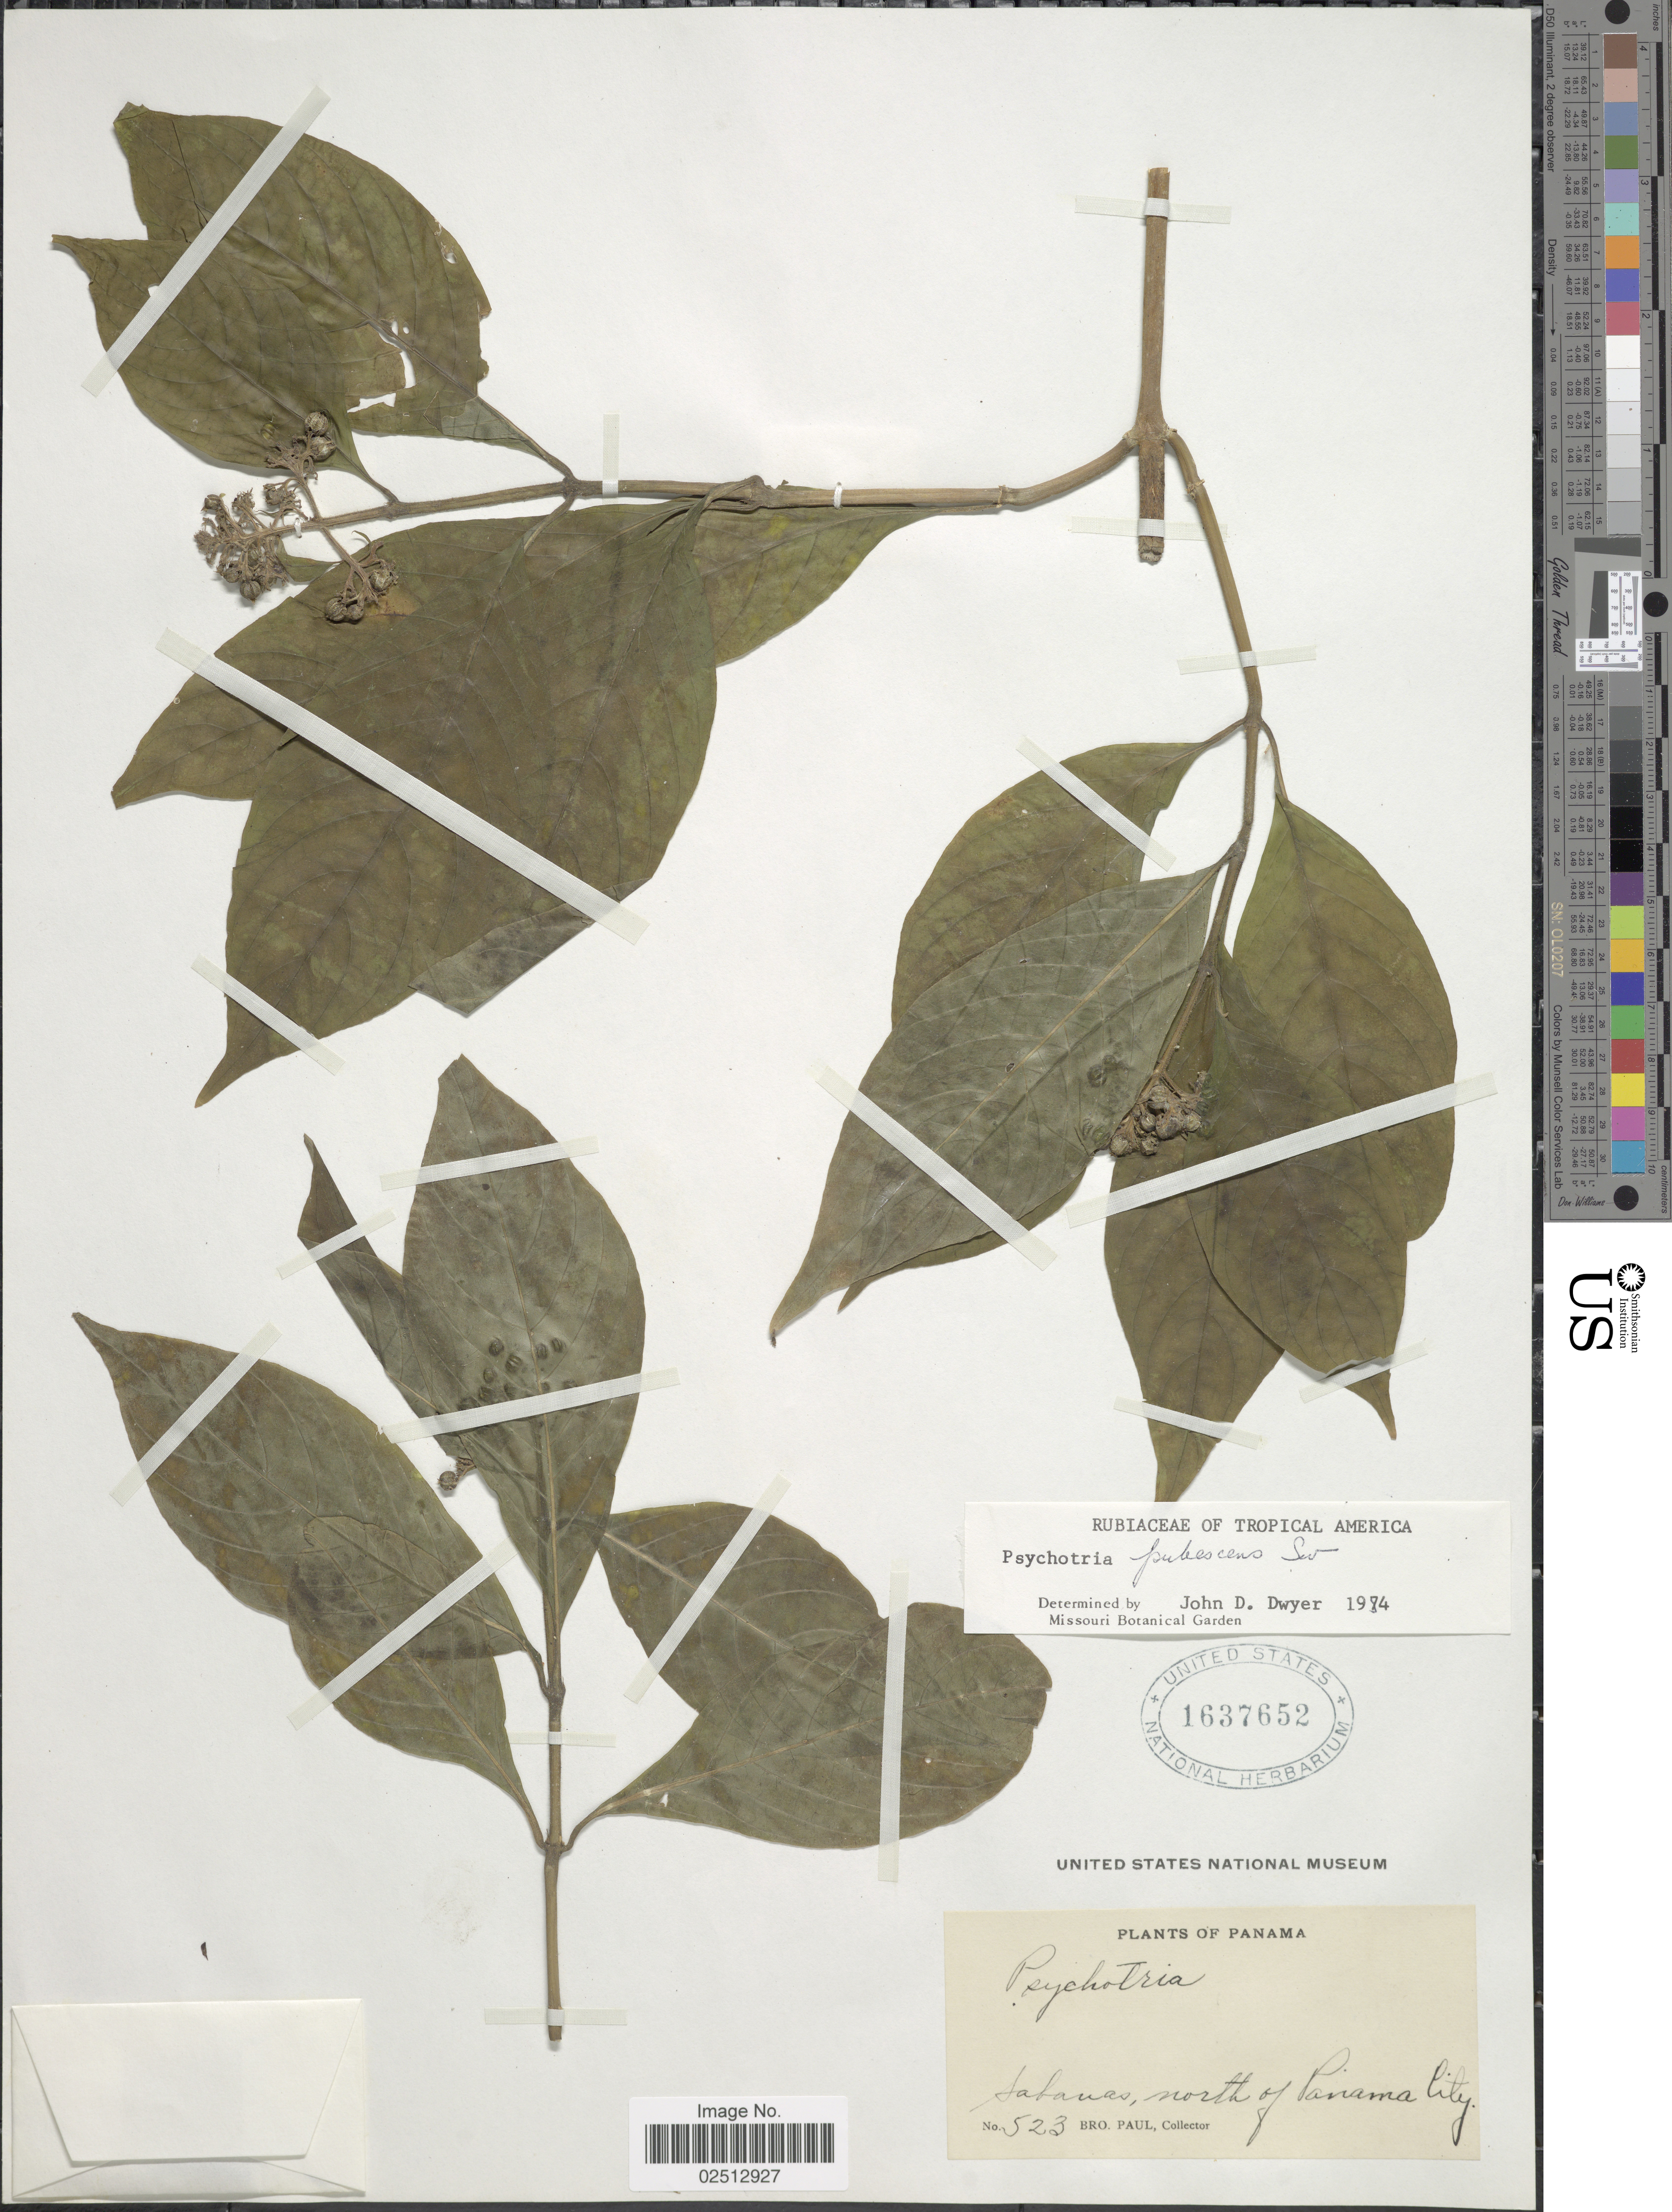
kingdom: Plantae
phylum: Tracheophyta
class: Magnoliopsida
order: Gentianales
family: Rubiaceae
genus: Psychotria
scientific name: Psychotria pubescens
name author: Sw.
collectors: B. Paul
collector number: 523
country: Panama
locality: Sabanas, north of Panama City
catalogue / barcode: US 1637652